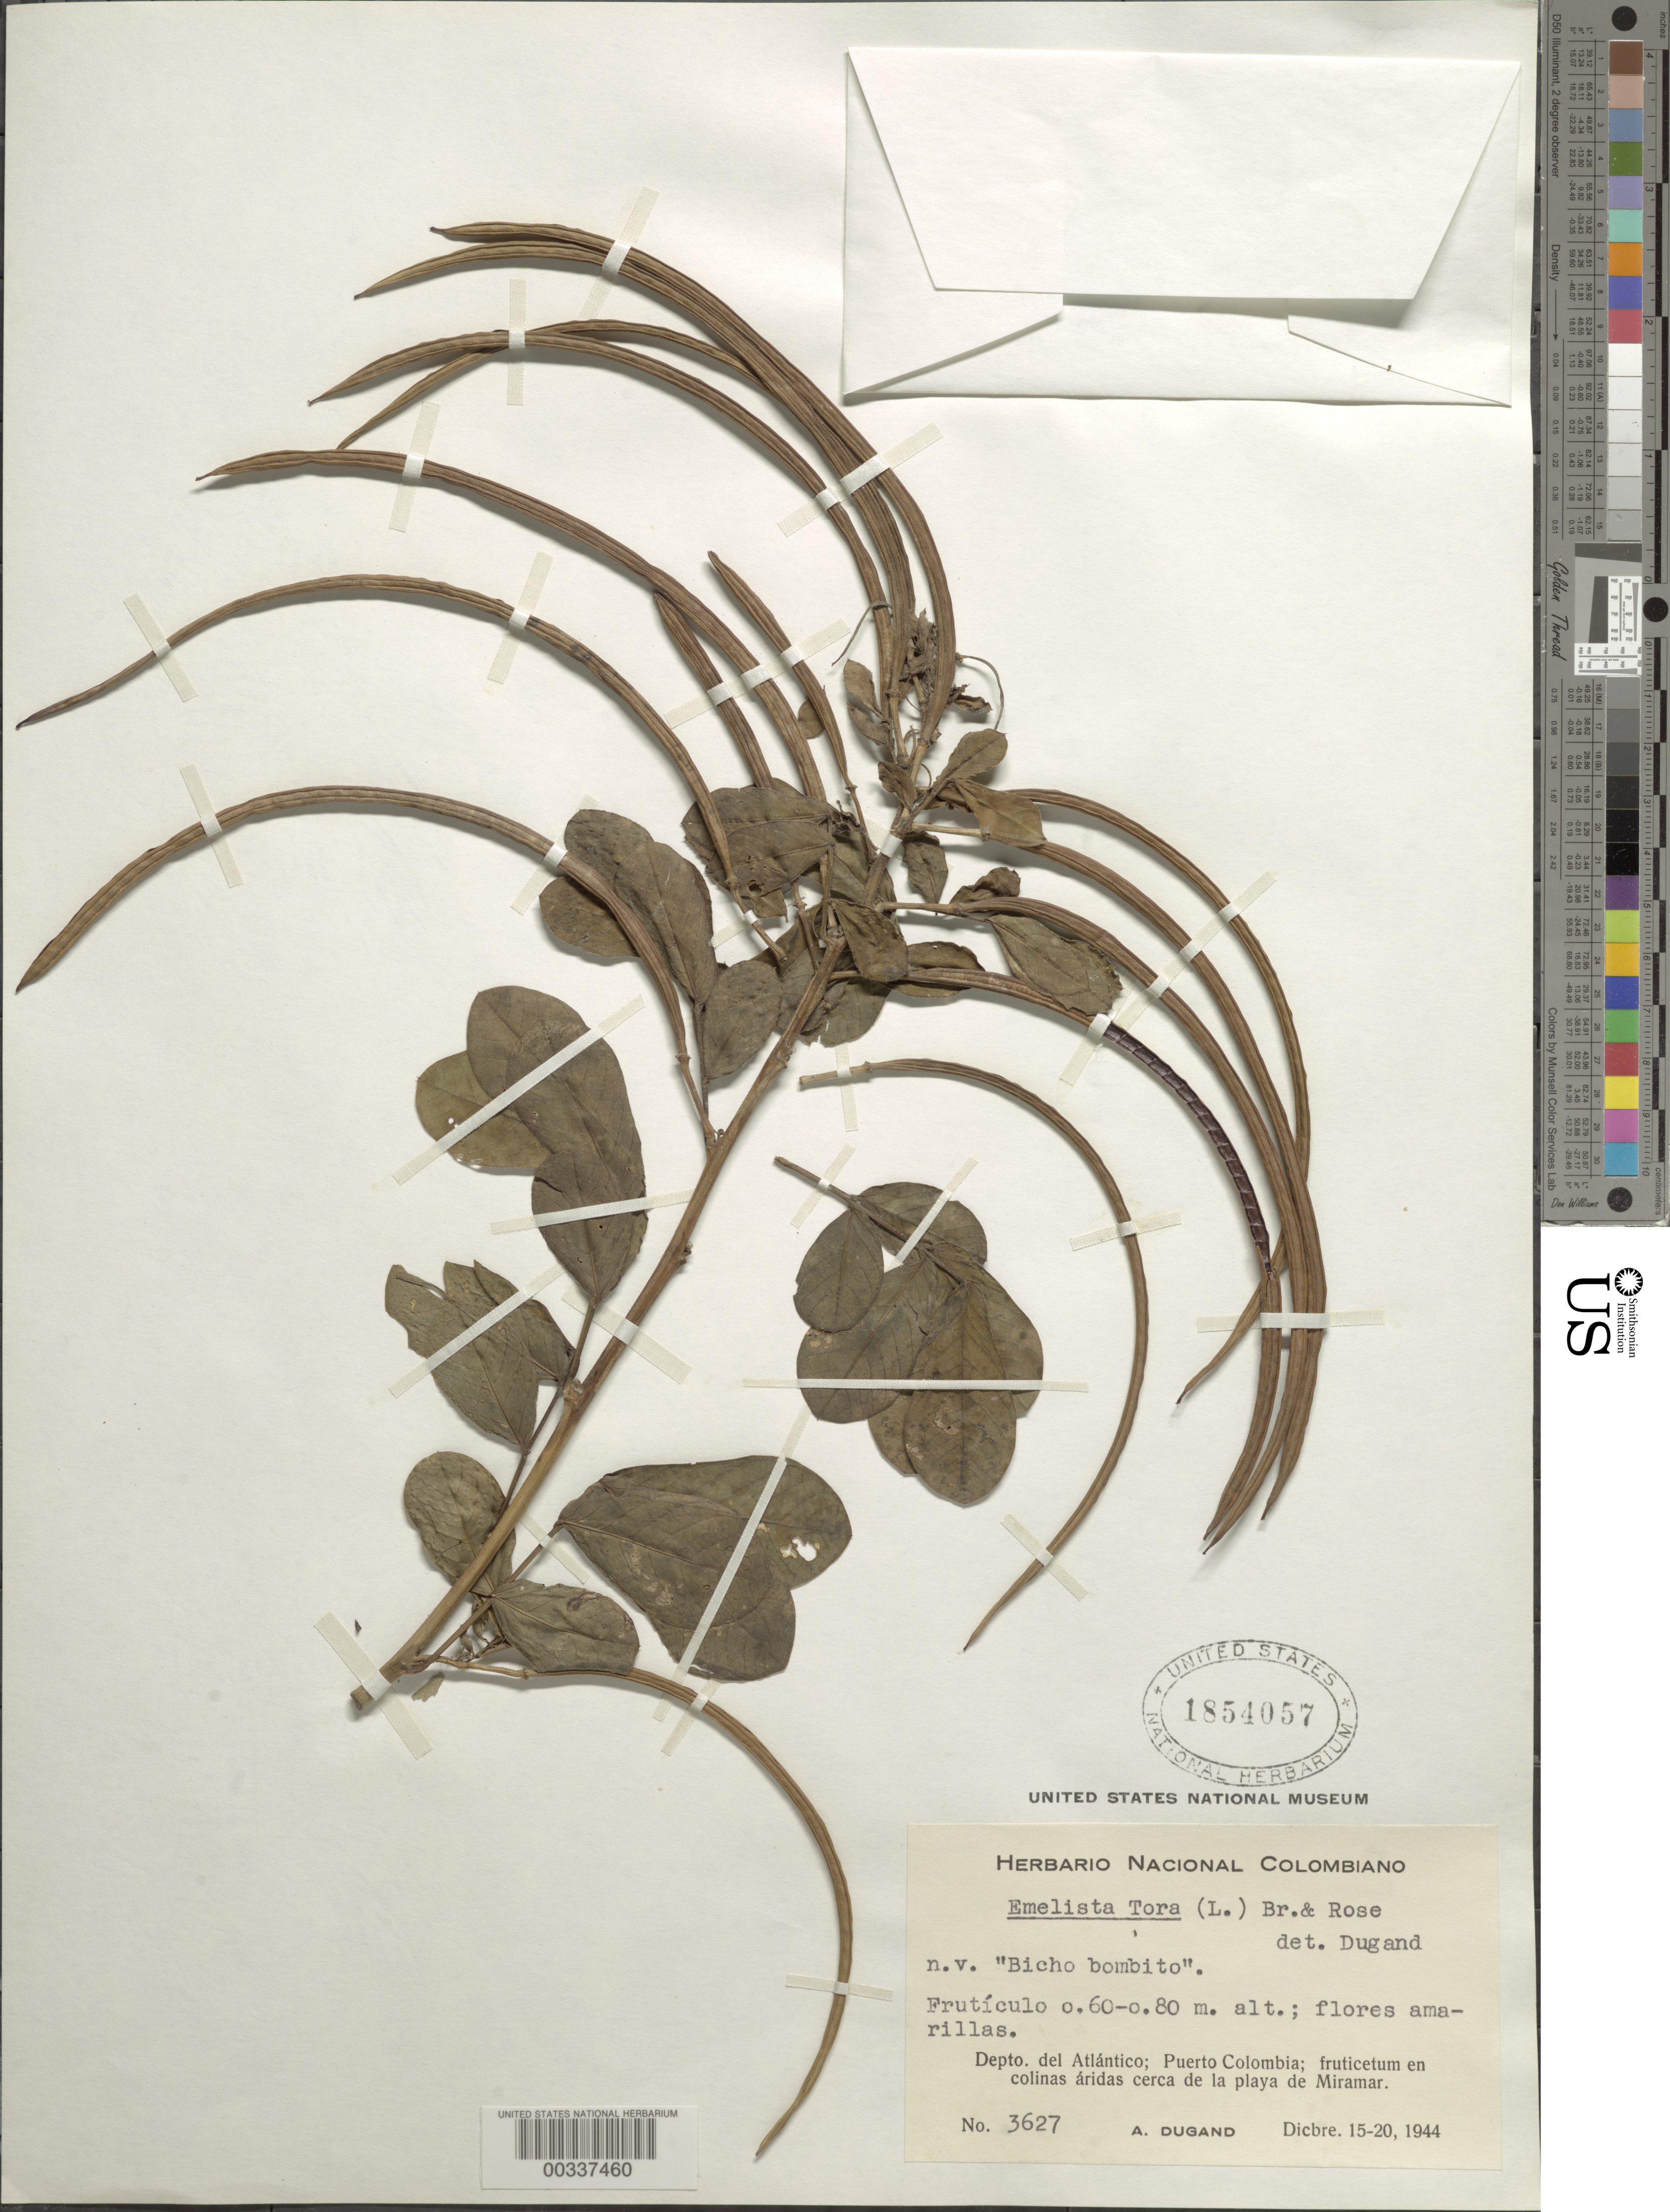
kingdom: Plantae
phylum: Tracheophyta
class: Magnoliopsida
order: Fabales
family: Fabaceae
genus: Senna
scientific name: Senna obtusifolia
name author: (L.) H.S. Irwin & Barneby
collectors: A. Dugand G.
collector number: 3627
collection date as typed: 15 Dec 1944 to 20 Dec 1944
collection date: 1944-12-15/1944-12-20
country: Colombia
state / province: Atlántico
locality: Puerto Colombia, hills in the area of the Miramar Beach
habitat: Dry hills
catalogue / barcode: US 1854057